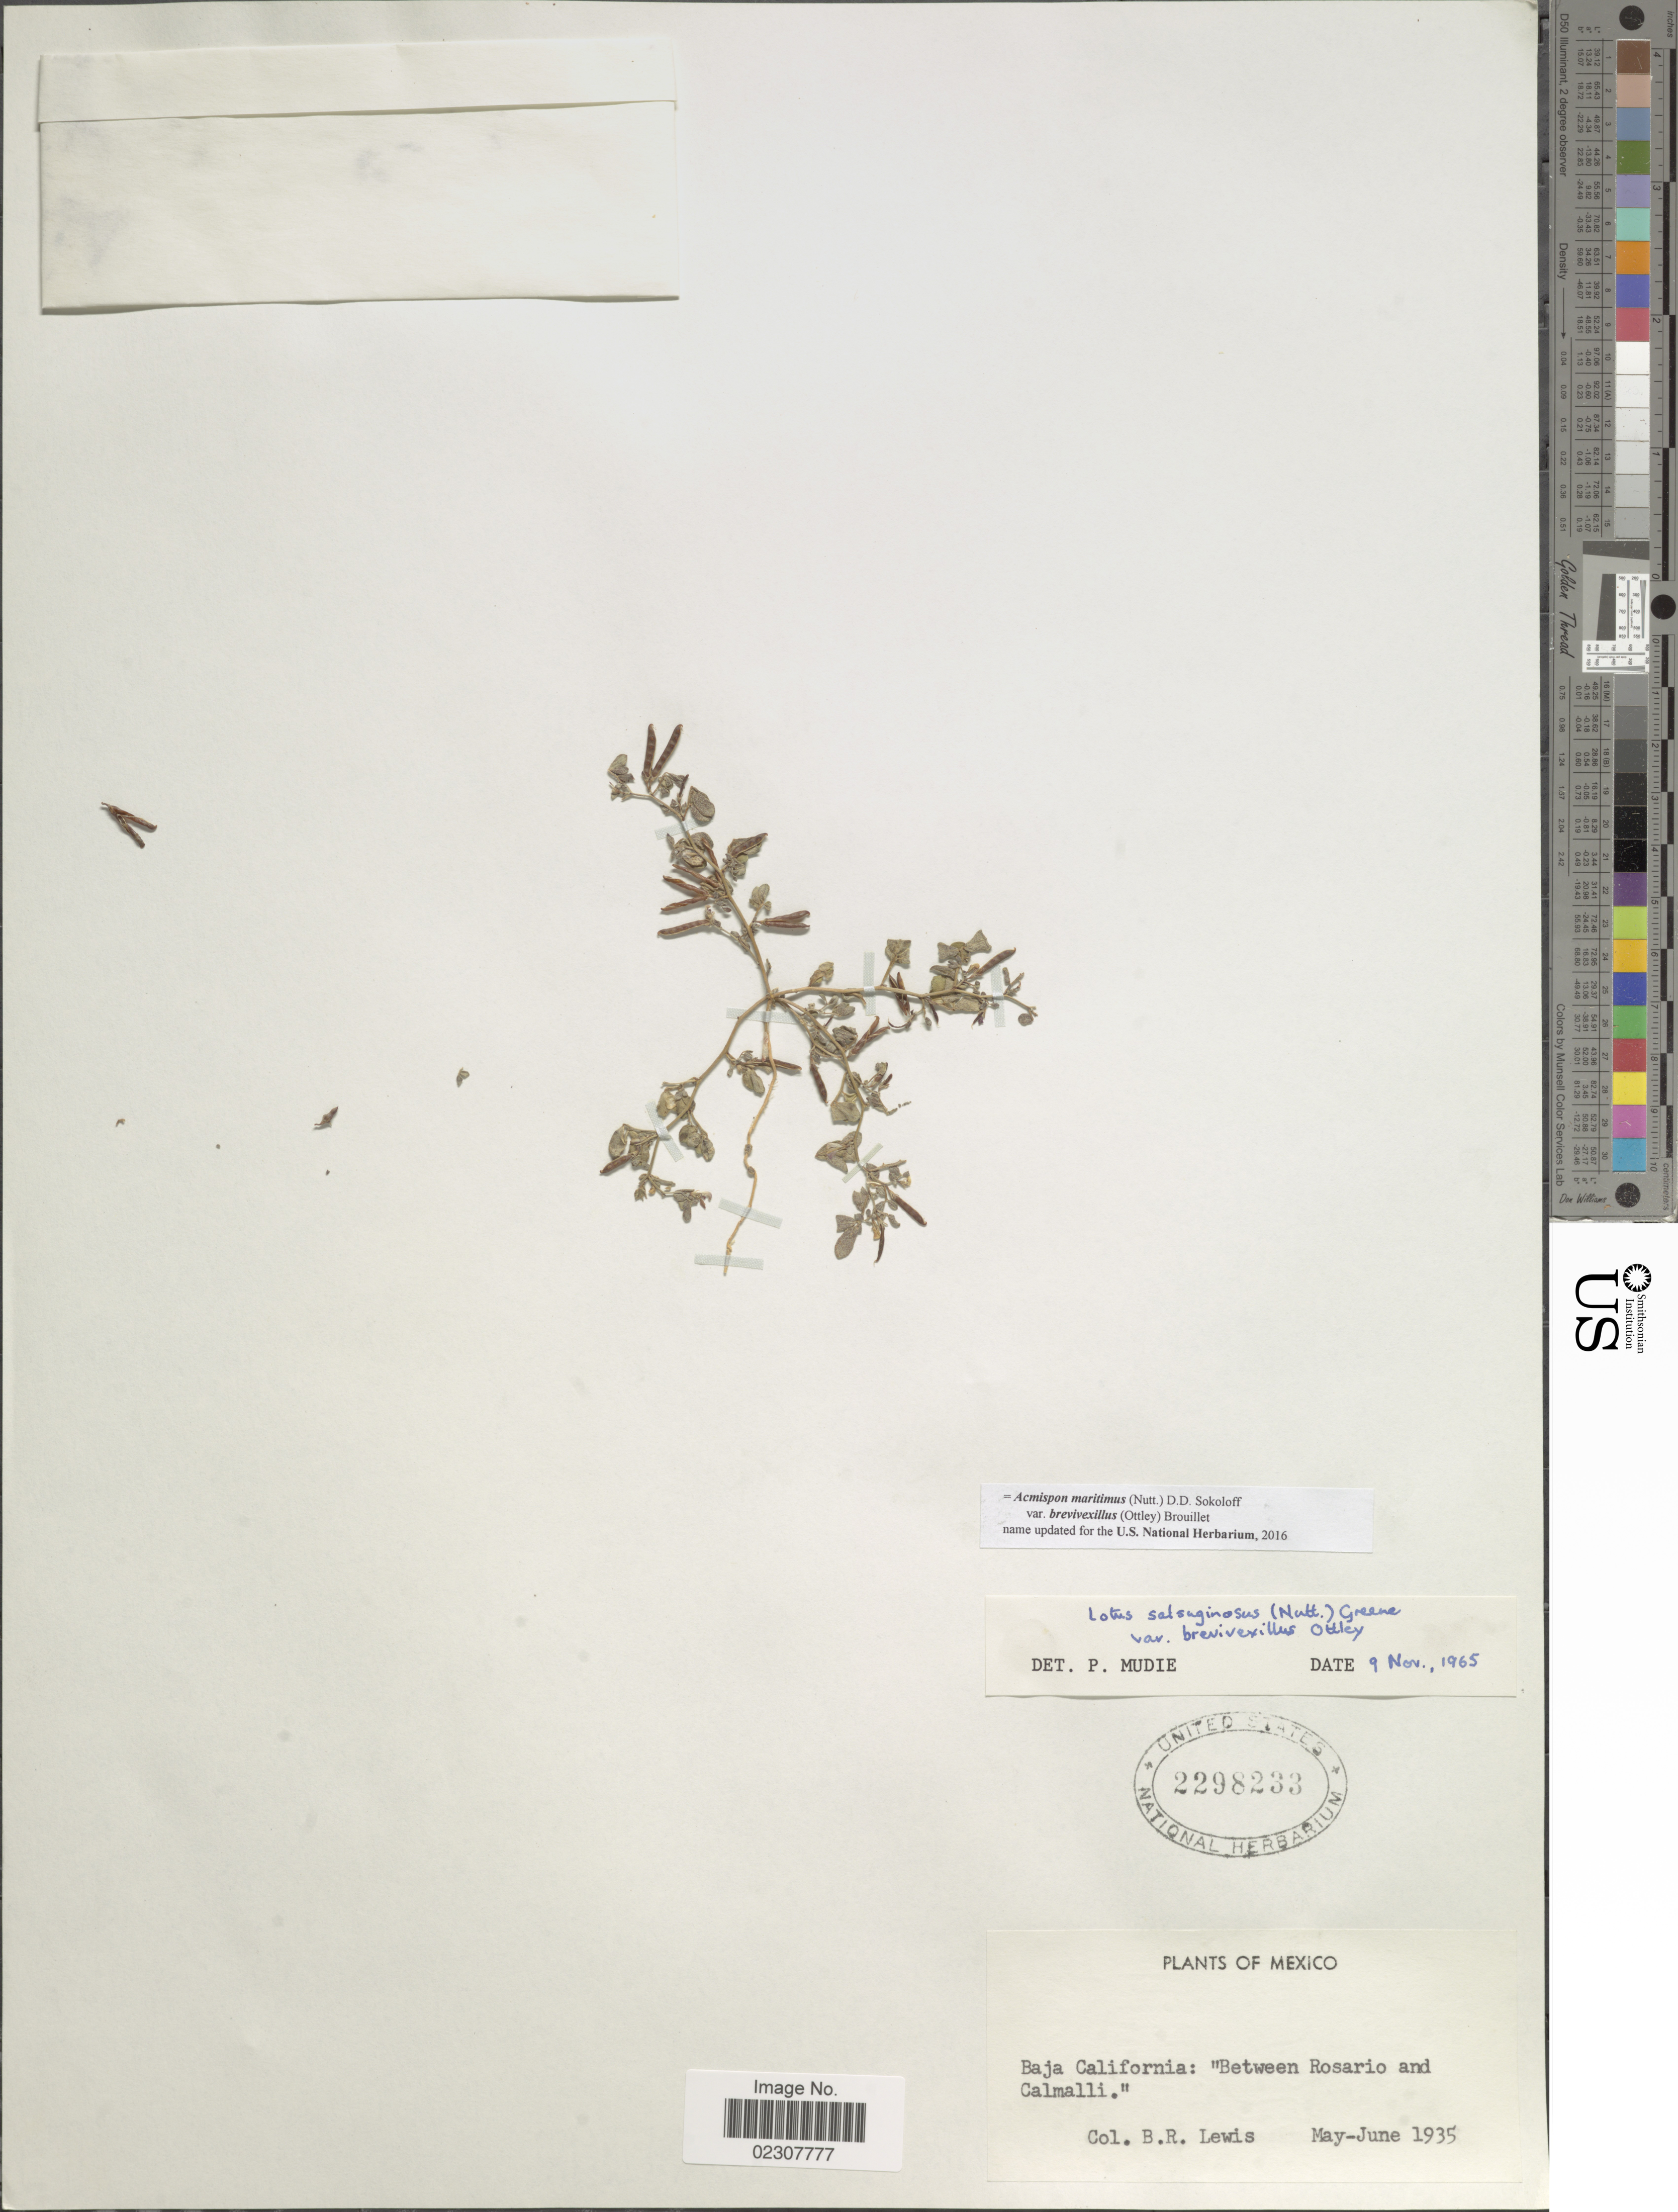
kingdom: Plantae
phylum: Tracheophyta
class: Magnoliopsida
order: Fabales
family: Fabaceae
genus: Acmispon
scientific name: Acmispon maritimus var. brevivexillus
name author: (Ottley) Brouillet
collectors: B. R. Lewis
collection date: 1935-05/1935-06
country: Mexico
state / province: Baja California Norte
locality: Between Rosario and Calmalli.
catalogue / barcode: US 2298233